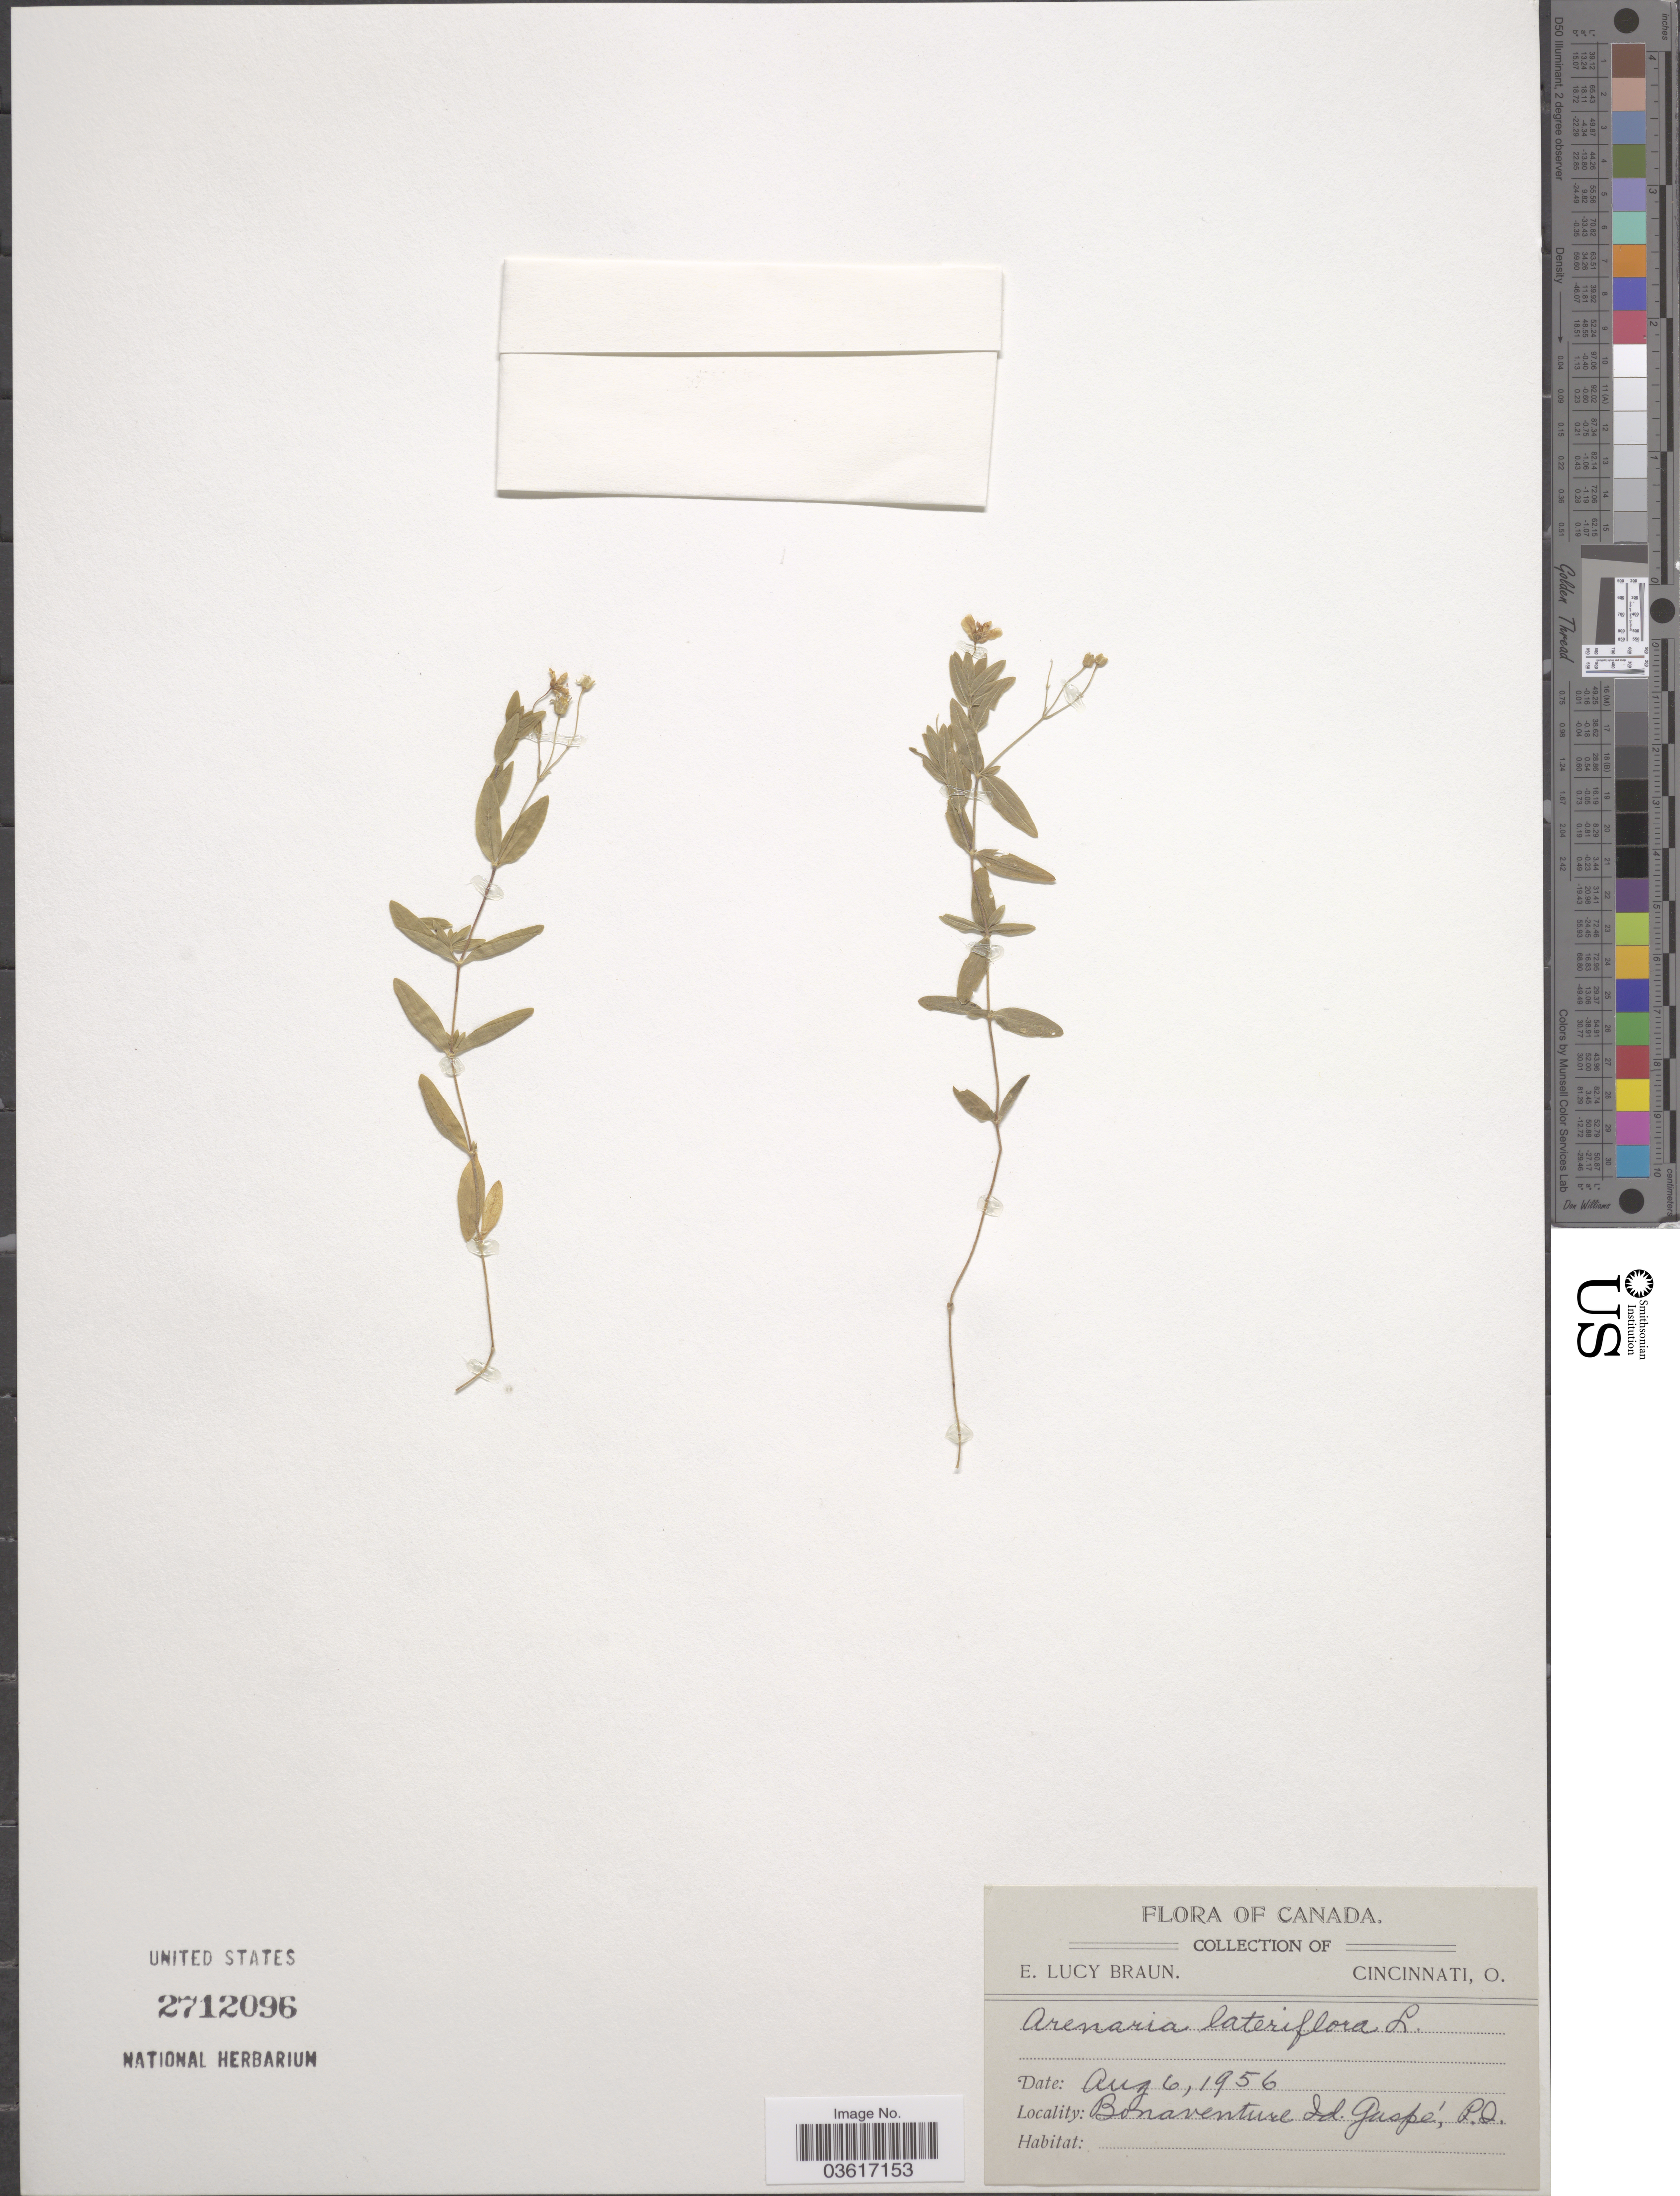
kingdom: Plantae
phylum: Tracheophyta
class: Magnoliopsida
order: Caryophyllales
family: Caryophyllaceae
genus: Moehringia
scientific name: Moehringia lateriflora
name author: (L.) Fenzl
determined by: Strong, Mark T., (BOT), Smithsonian Institution - National Museum of Natural History (UNITED STATES)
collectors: E. L. Braun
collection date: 1956-08-06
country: Canada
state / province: Quebec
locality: Bonaventure Id. Gaspé, P.Q.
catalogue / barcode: US 2712096